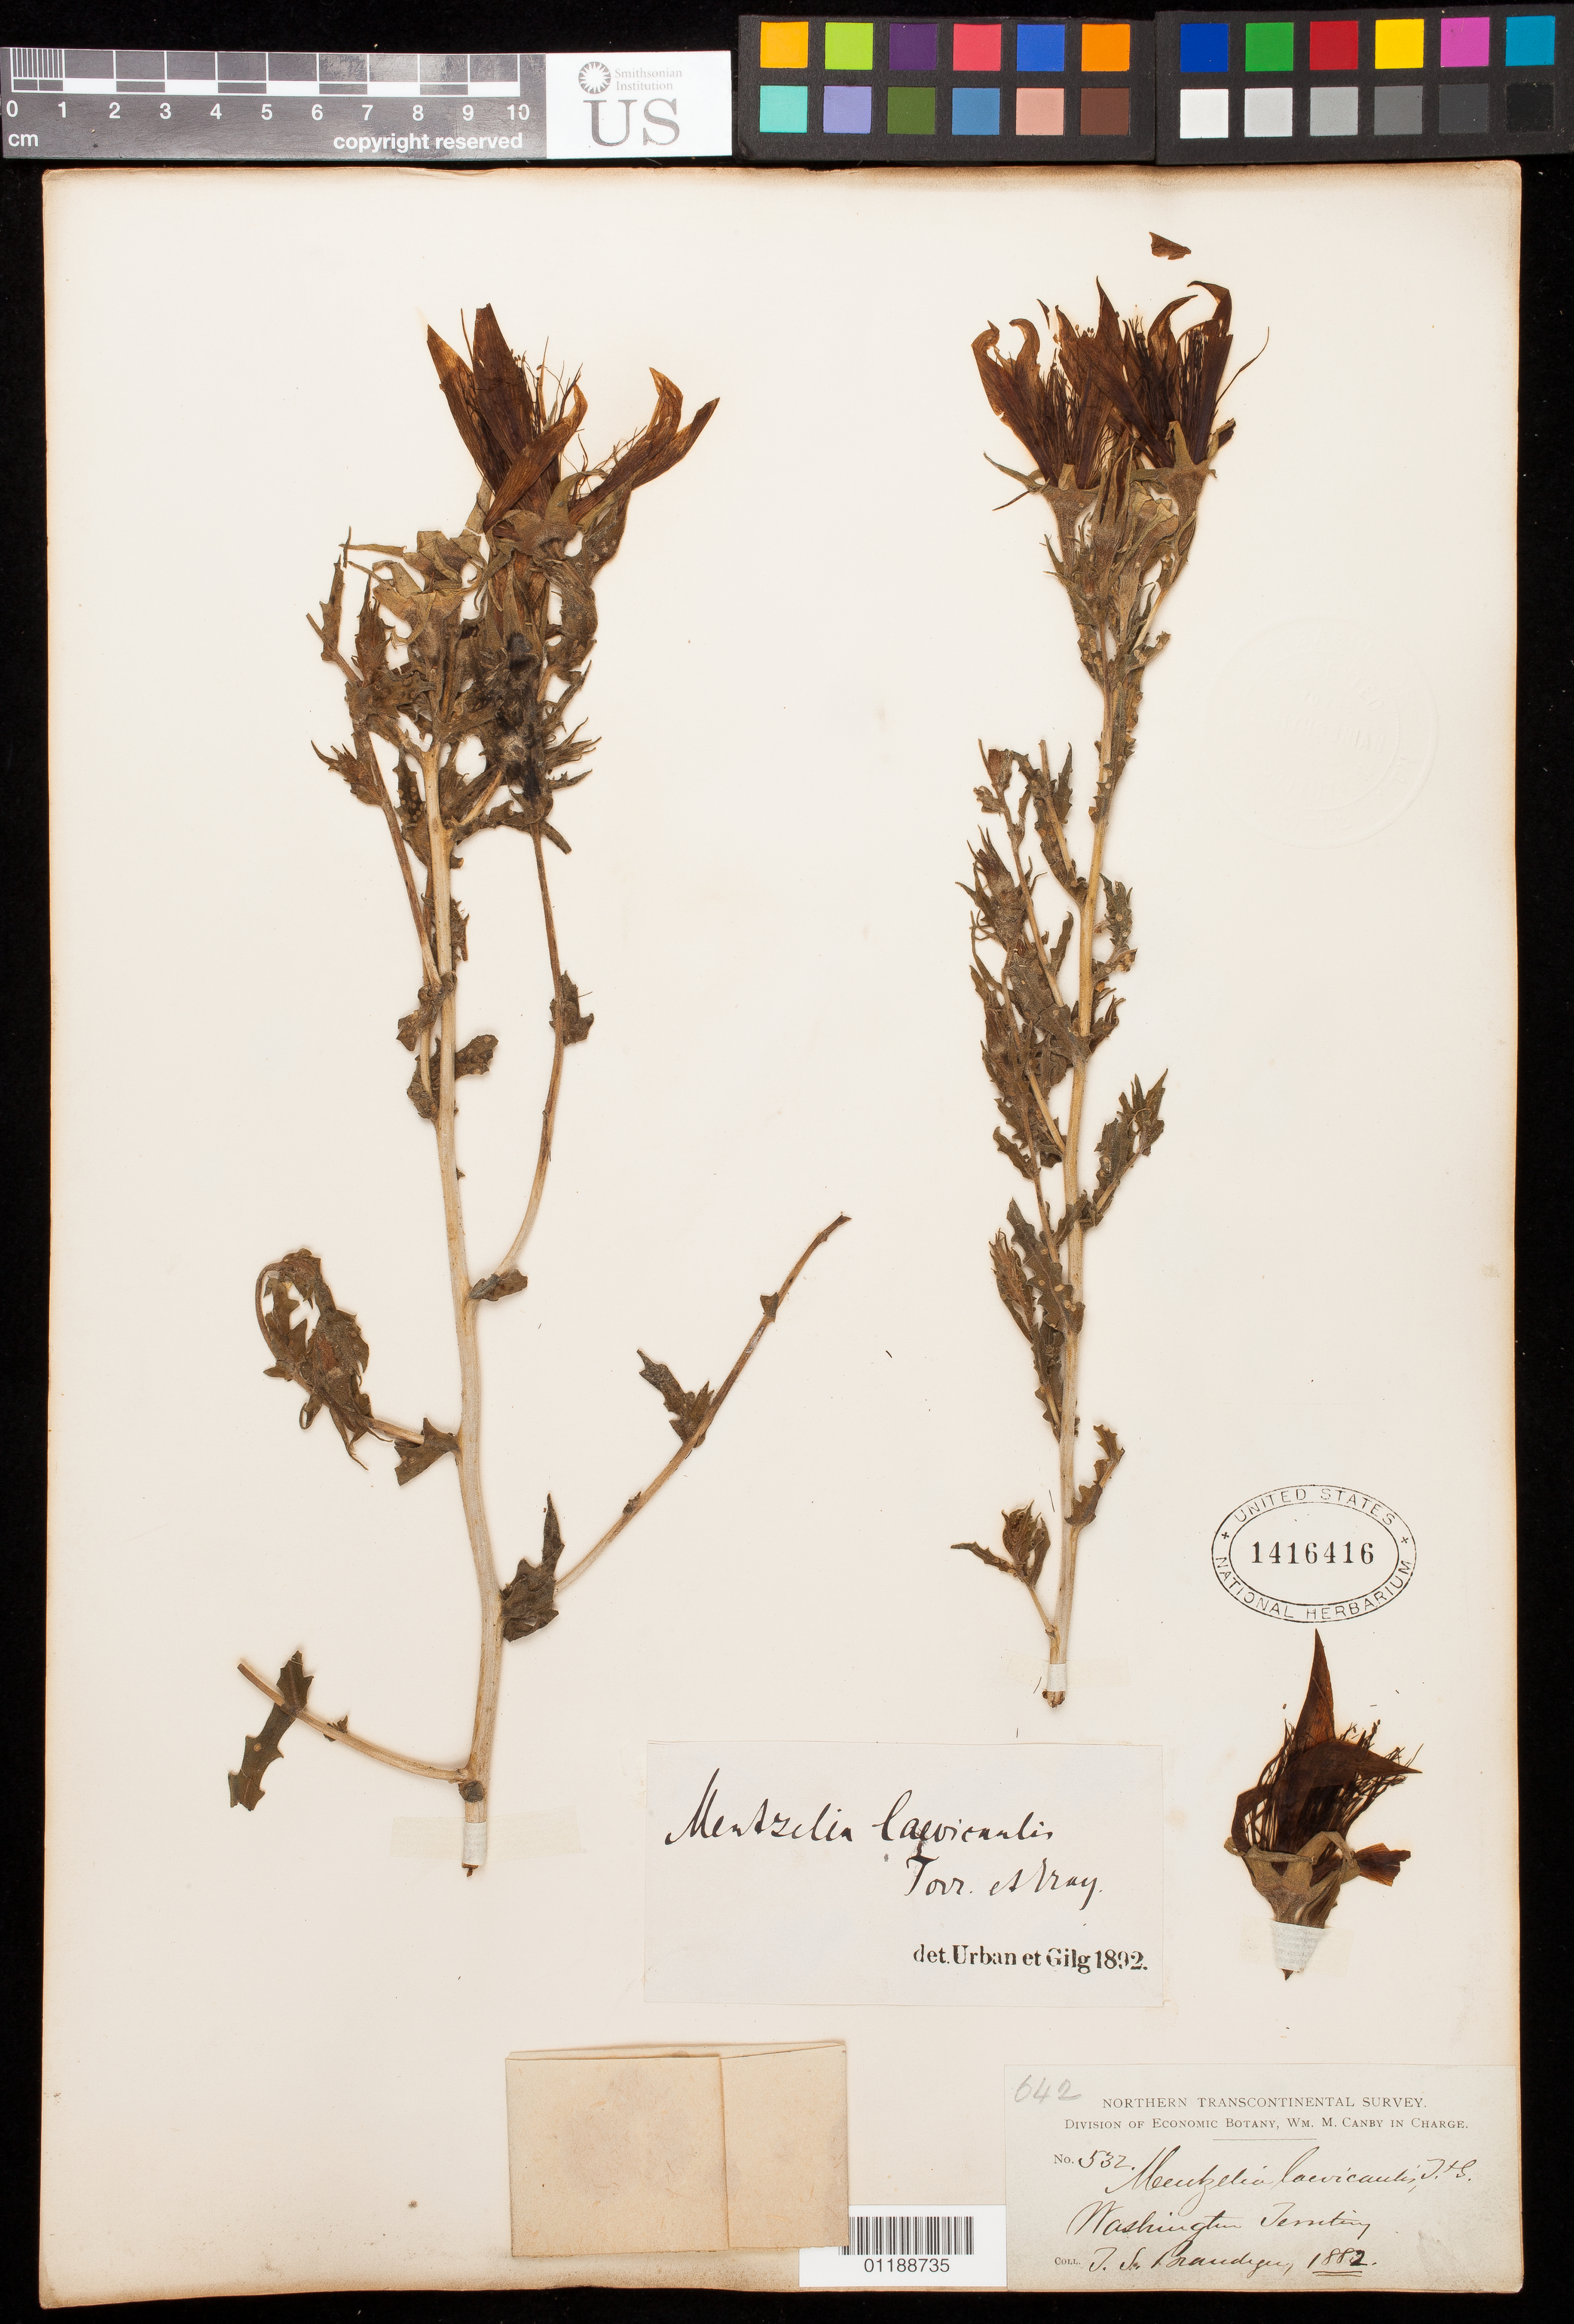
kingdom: Plantae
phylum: Tracheophyta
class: Magnoliopsida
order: Cornales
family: Loasaceae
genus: Mentzelia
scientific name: Mentzelia laevicaulis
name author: (Douglas ex Hook.) Torr. & A. Gray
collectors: T. S. Brandegee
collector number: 532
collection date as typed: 1882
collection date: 1882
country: United States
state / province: Washington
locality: Washington Territory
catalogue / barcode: US 1416416